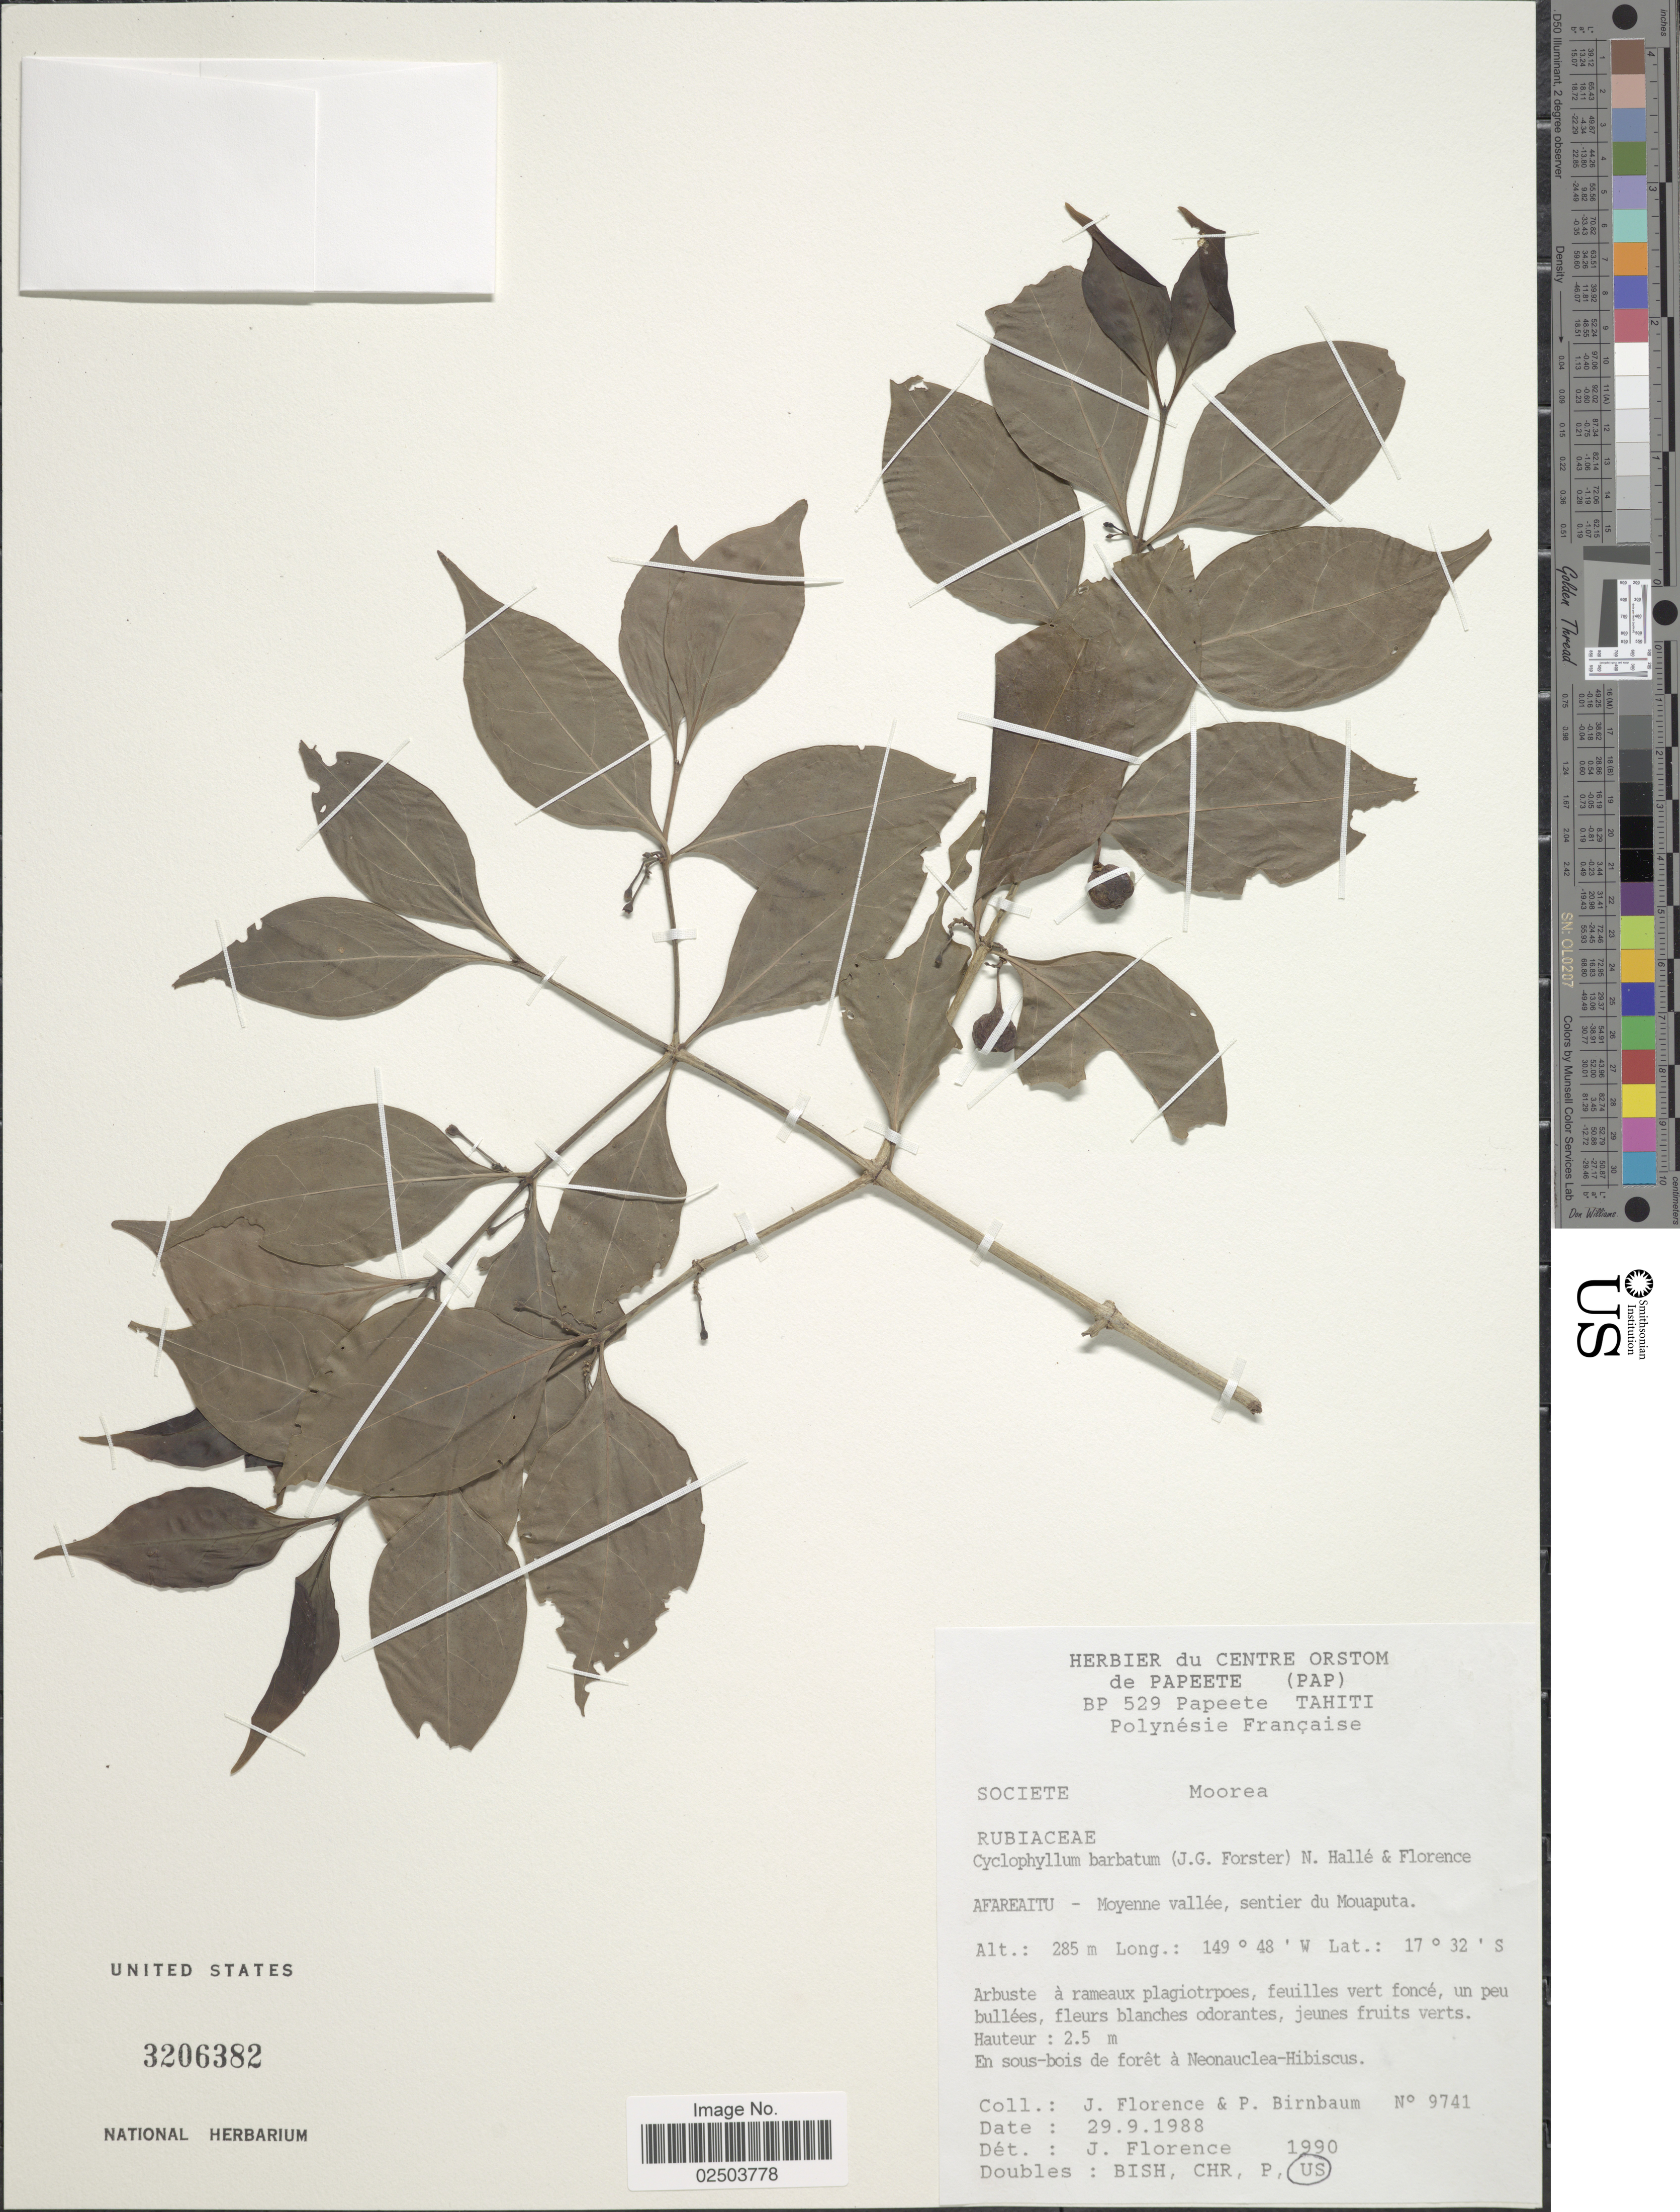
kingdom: Plantae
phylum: Tracheophyta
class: Magnoliopsida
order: Gentianales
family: Rubiaceae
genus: Cyclophyllum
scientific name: Cyclophyllum barbatum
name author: (G. Forst.) N. Hallé & J. Florence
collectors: J. Florence & P. Birnbaum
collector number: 9741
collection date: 1988-09-29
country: French Polynesia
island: Moorea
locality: Societe, Moorea. Afareaitu - Moyenne vallee, sentier du Mouaputa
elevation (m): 285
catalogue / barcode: US 3206382